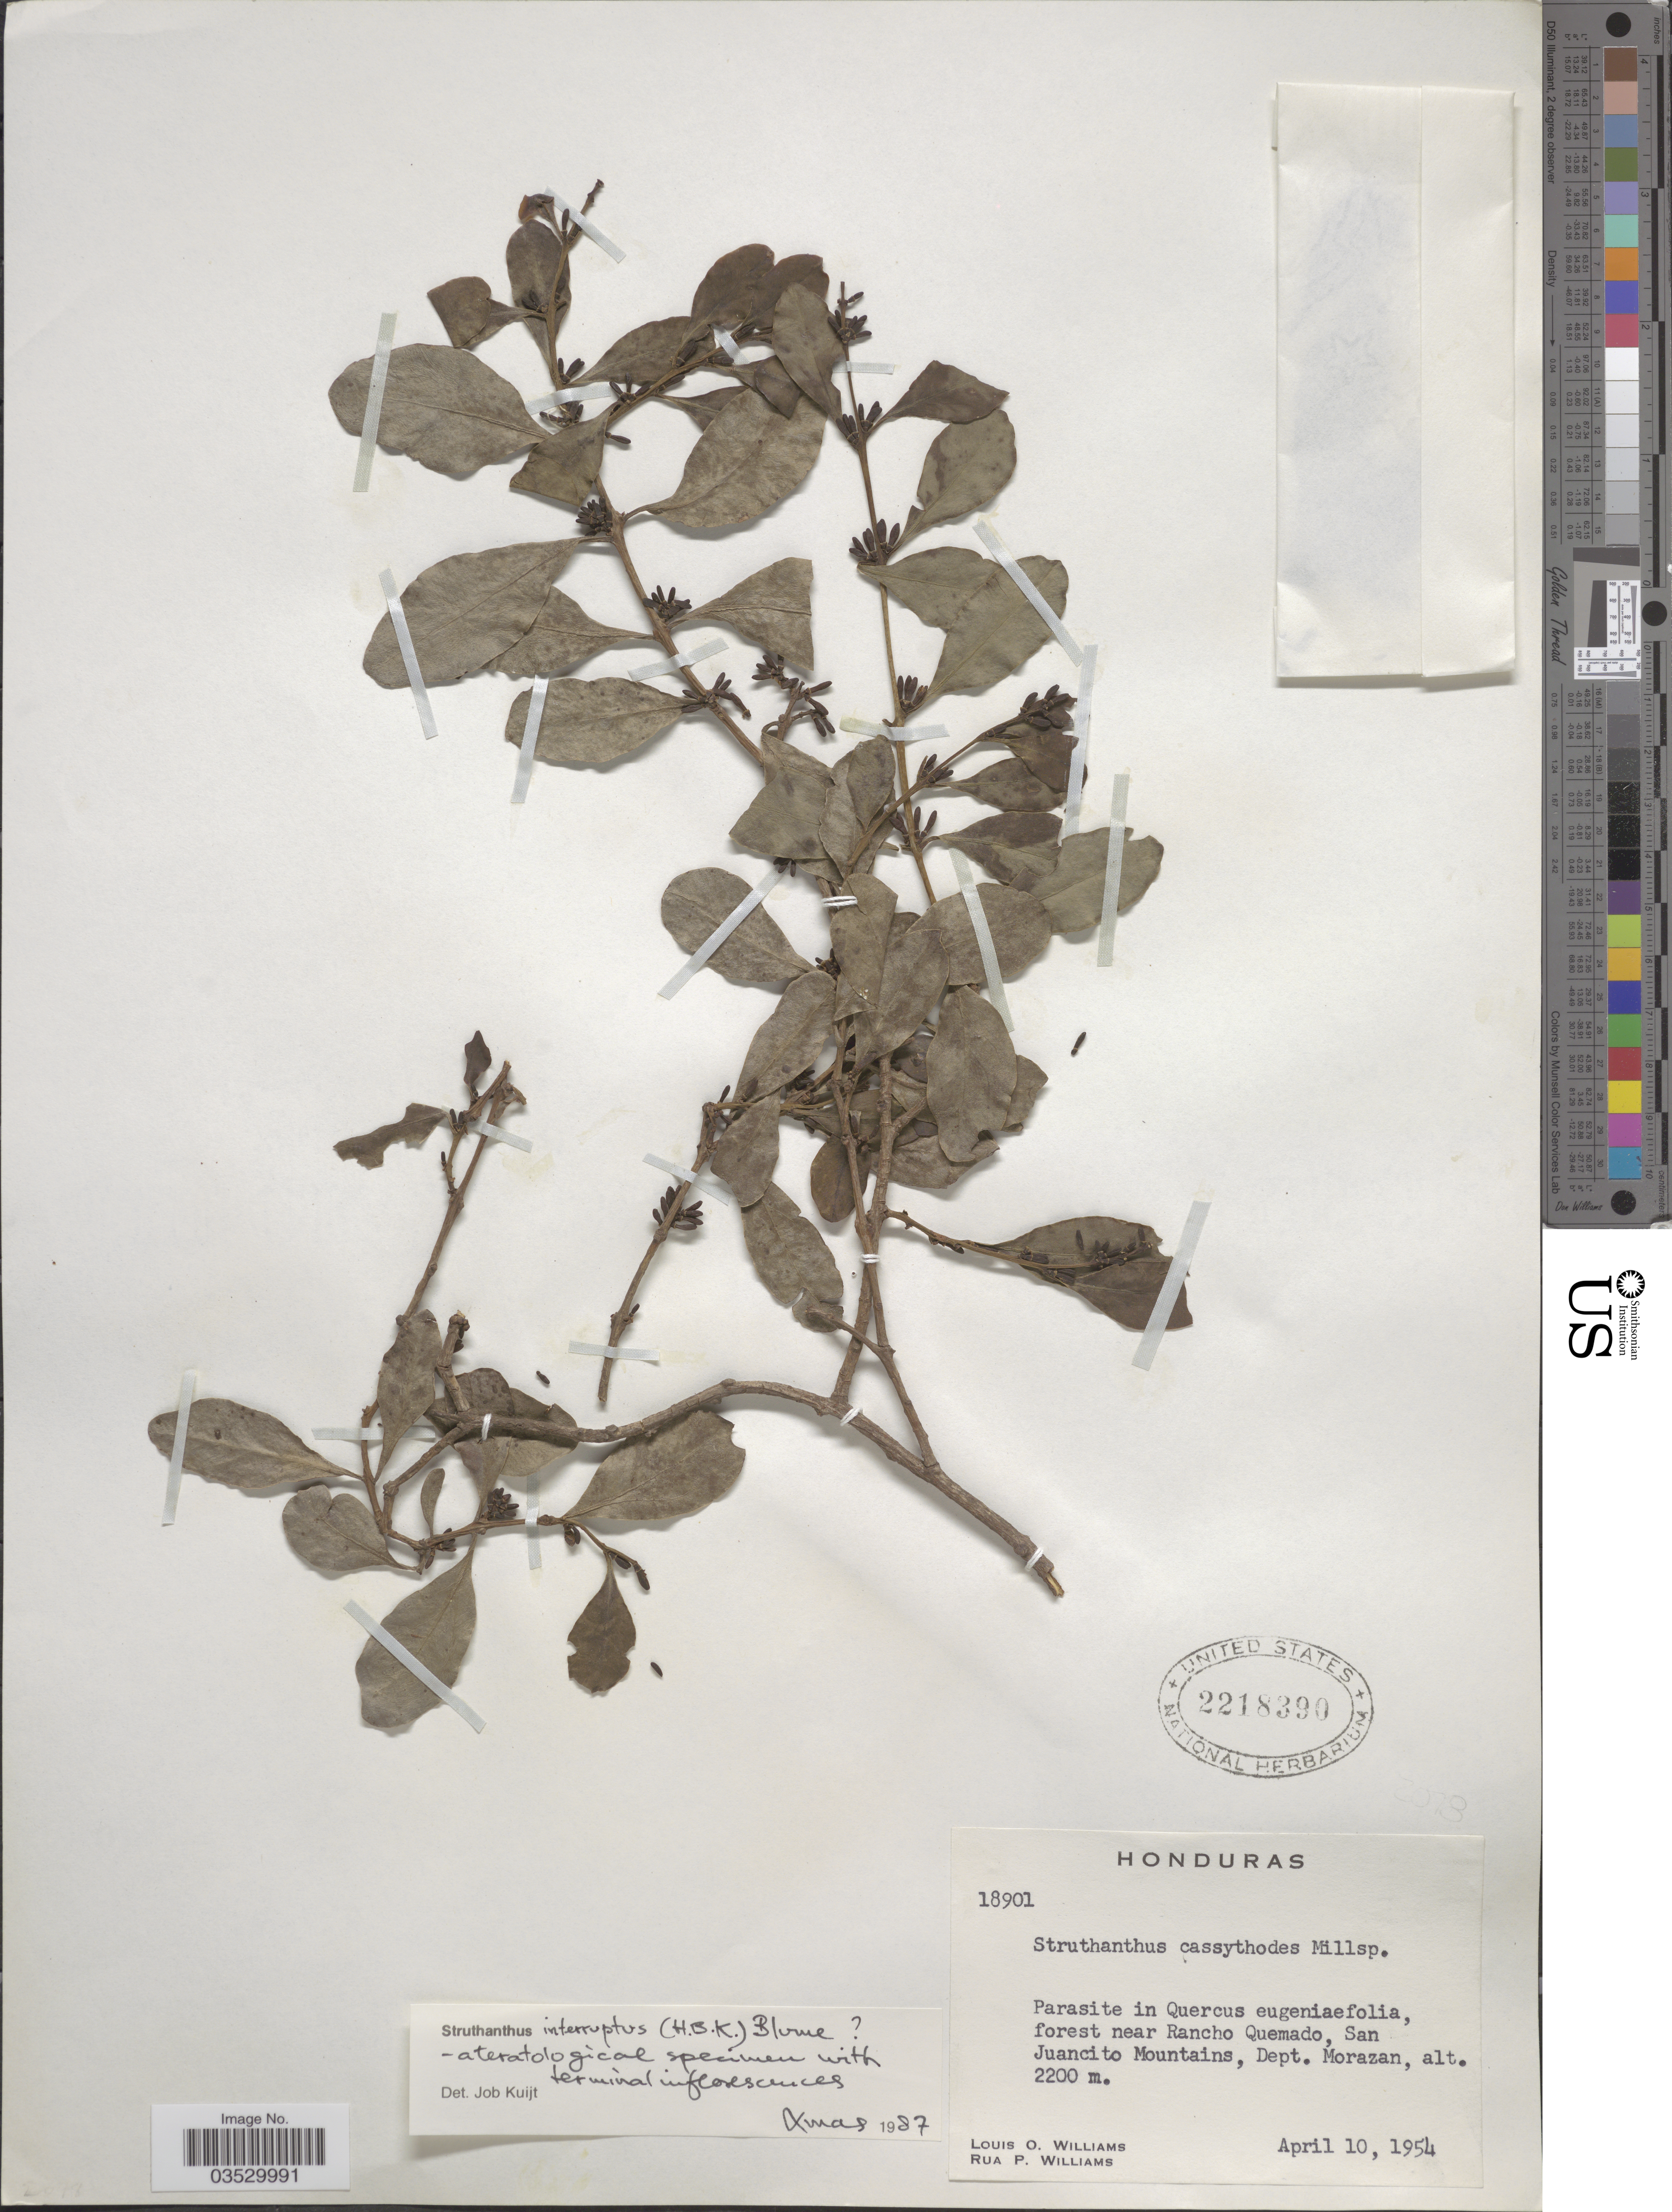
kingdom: Plantae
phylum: Tracheophyta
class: Magnoliopsida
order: Santalales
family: Loranthaceae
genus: Struthanthus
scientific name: Struthanthus interruptus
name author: (Kunth) G. Don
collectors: L. O. Williams & R. P. Williams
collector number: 18901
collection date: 1954-04-10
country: Honduras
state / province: Fco. Morazán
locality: Forest near Rancho Quemado, San Juancito Mountains, Dept. Morazan.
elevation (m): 2200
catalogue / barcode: US 2218390